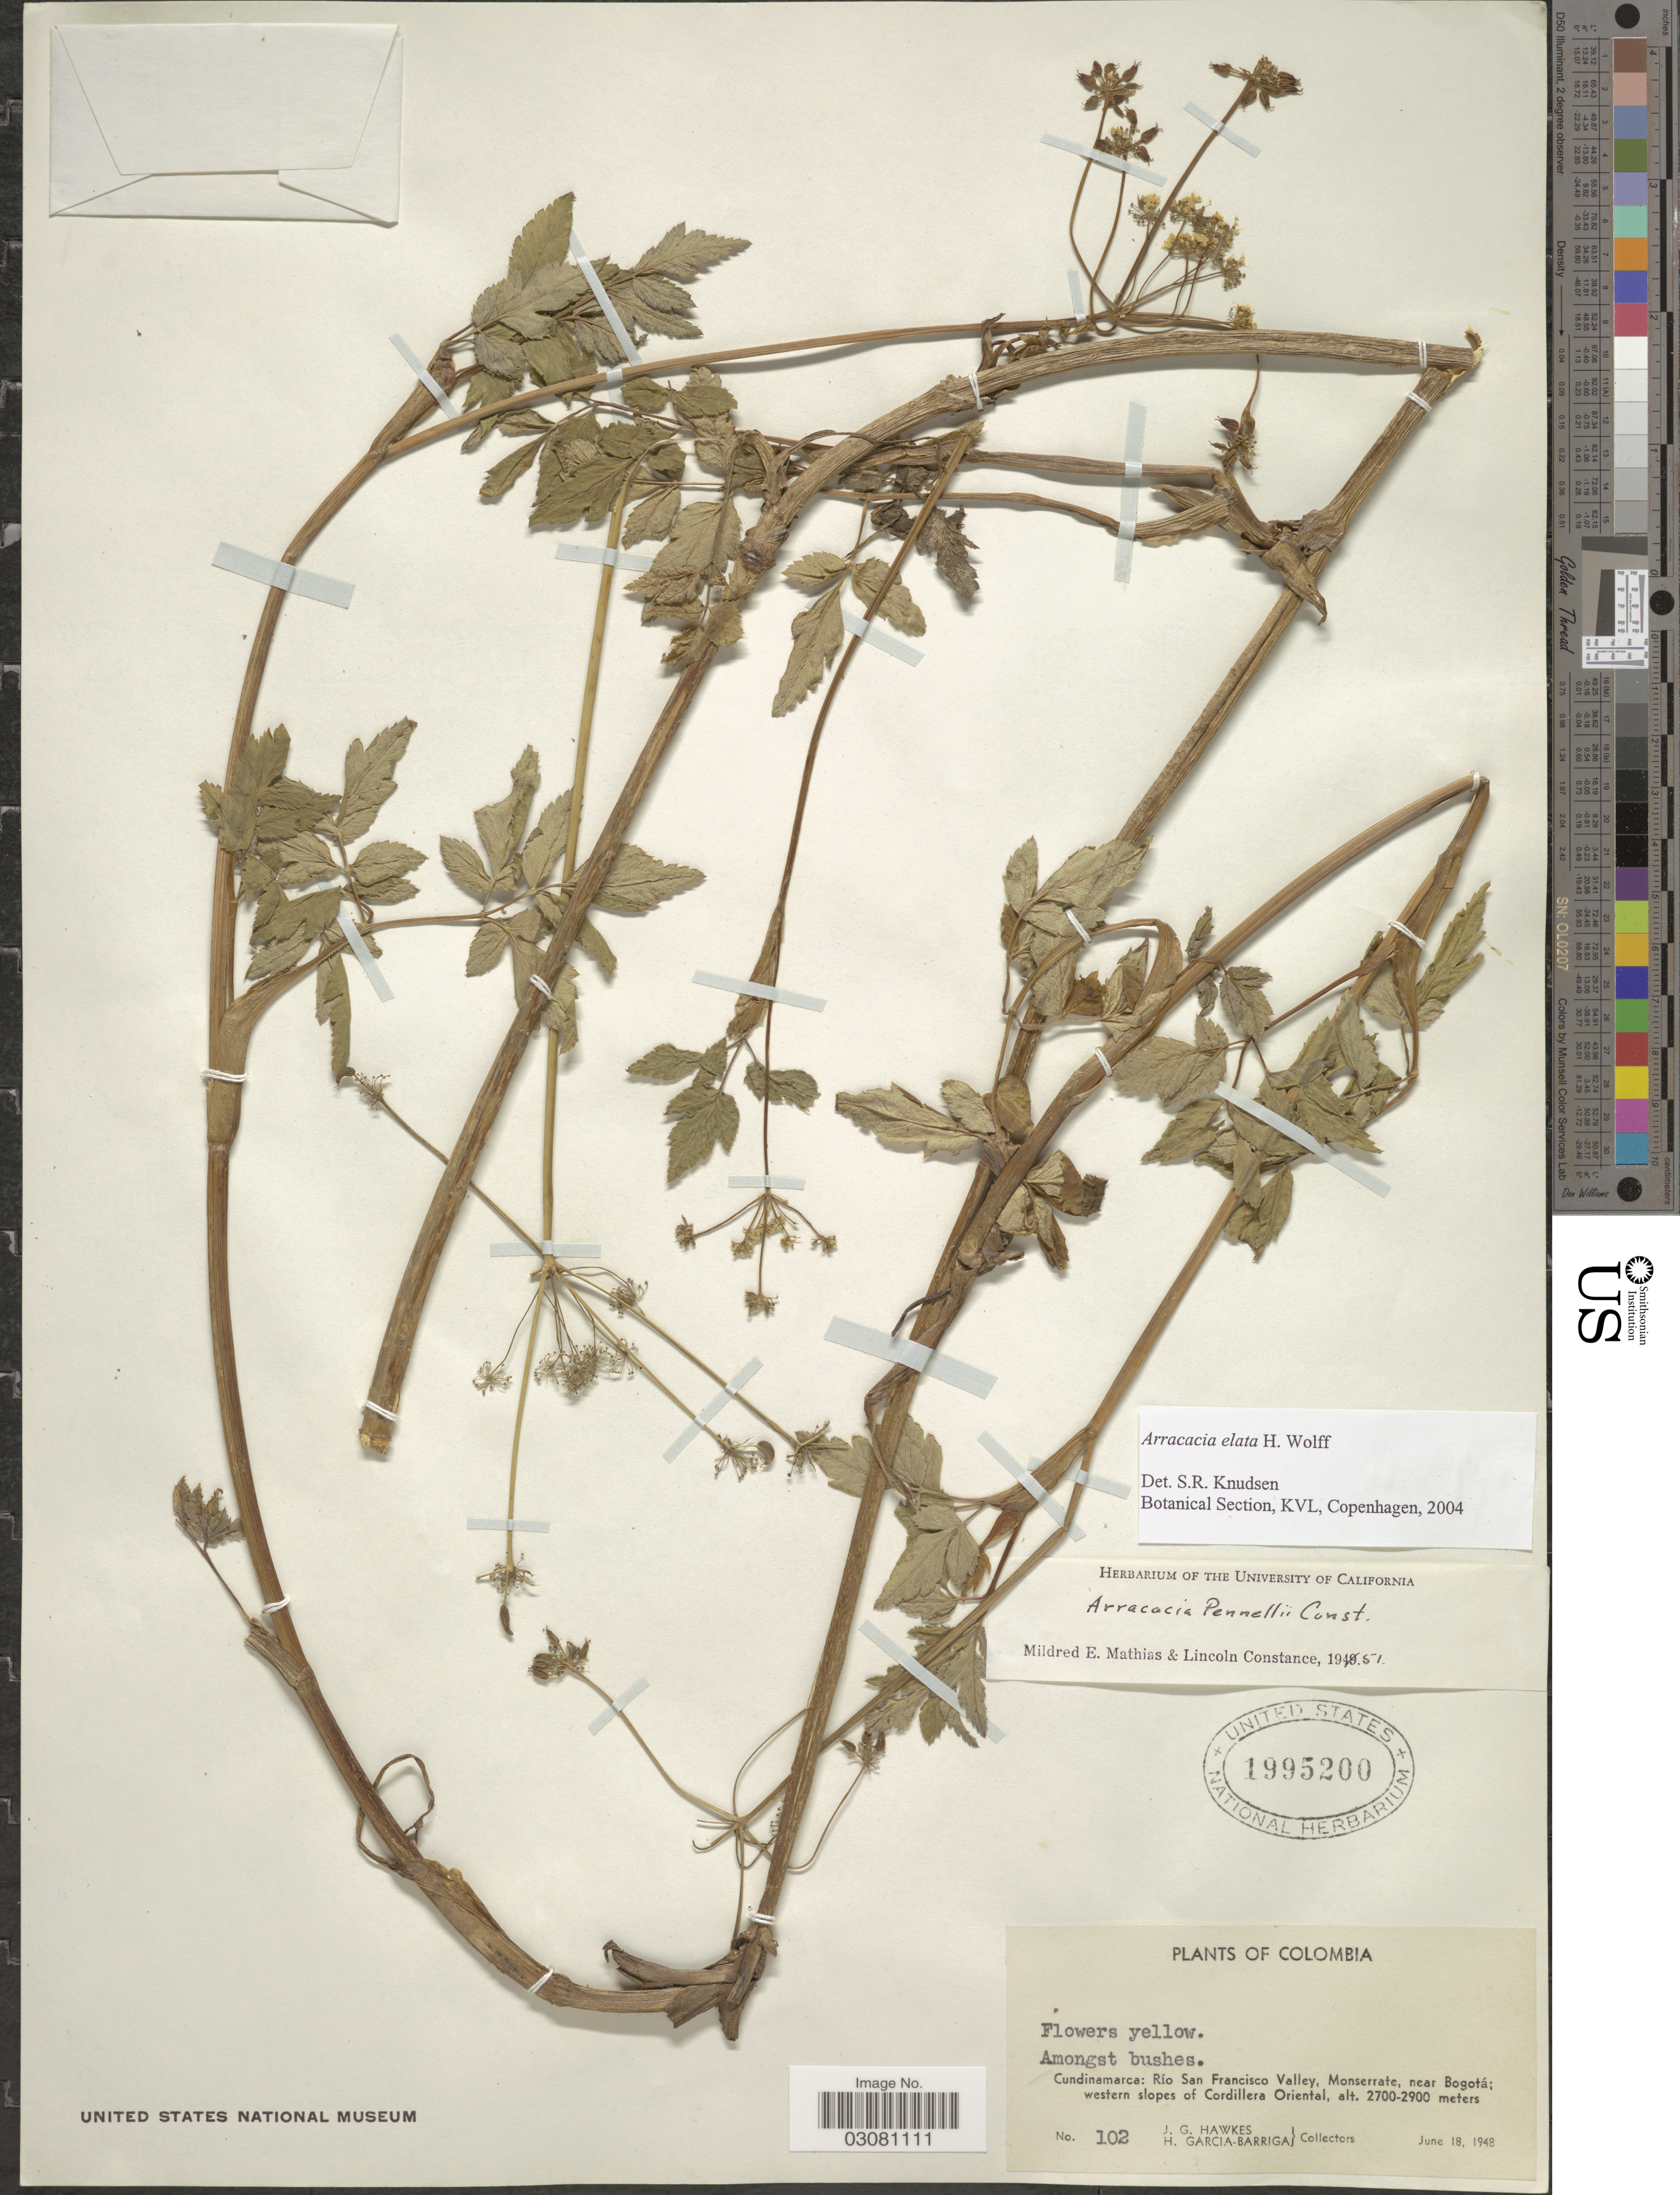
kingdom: Plantae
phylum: Tracheophyta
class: Magnoliopsida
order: Apiales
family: Apiaceae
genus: Arracacia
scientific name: Arracacia elata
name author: H. Wolff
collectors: J. Hawkes & H. García Barriga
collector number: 102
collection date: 1948-06-18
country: Colombia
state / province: Cundinamarca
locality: Río San Francisco Valley, Monserrate, near Bogotá; western slopes of Cordillera Oriental.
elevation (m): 2700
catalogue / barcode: US 1995200